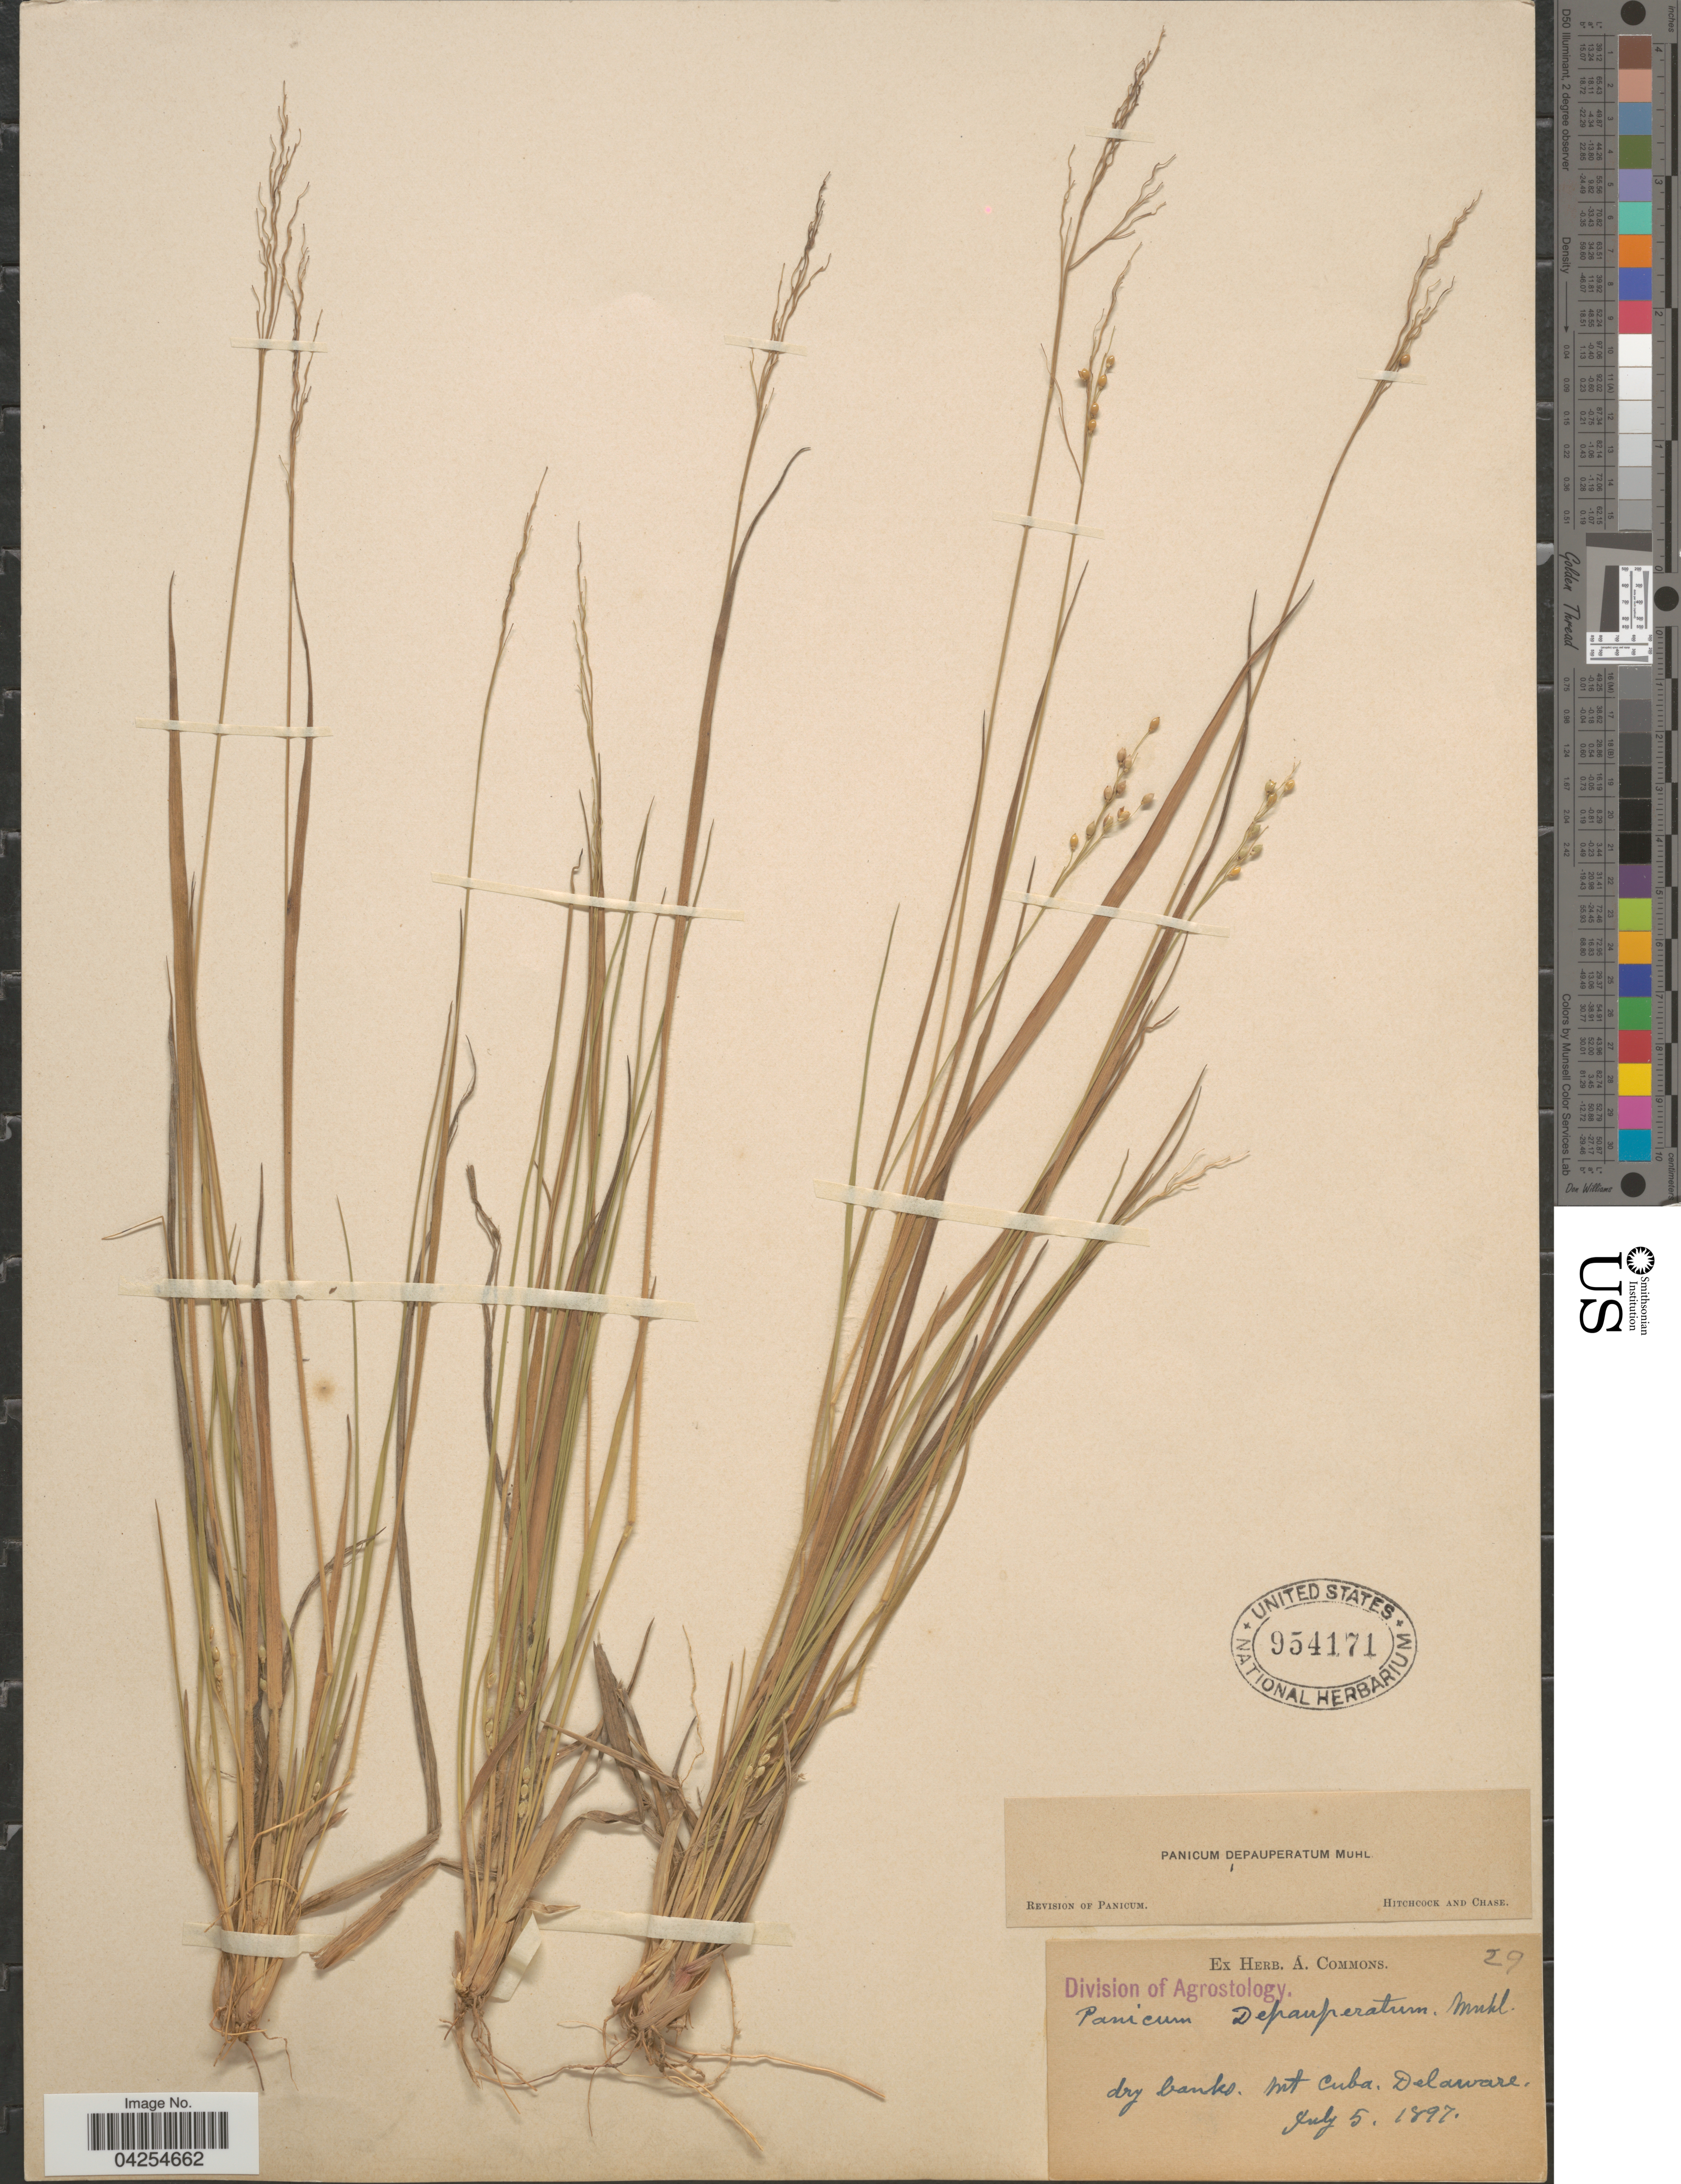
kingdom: Plantae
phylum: Tracheophyta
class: Liliopsida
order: Poales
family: Poaceae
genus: Dichanthelium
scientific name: Dichanthelium depauperatum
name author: (Muhl.) Gould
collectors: ex herb. A. Commons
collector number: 29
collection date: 1897-07-05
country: United States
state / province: Delaware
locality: Dry banks, Mt. Cuba.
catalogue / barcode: US 954171